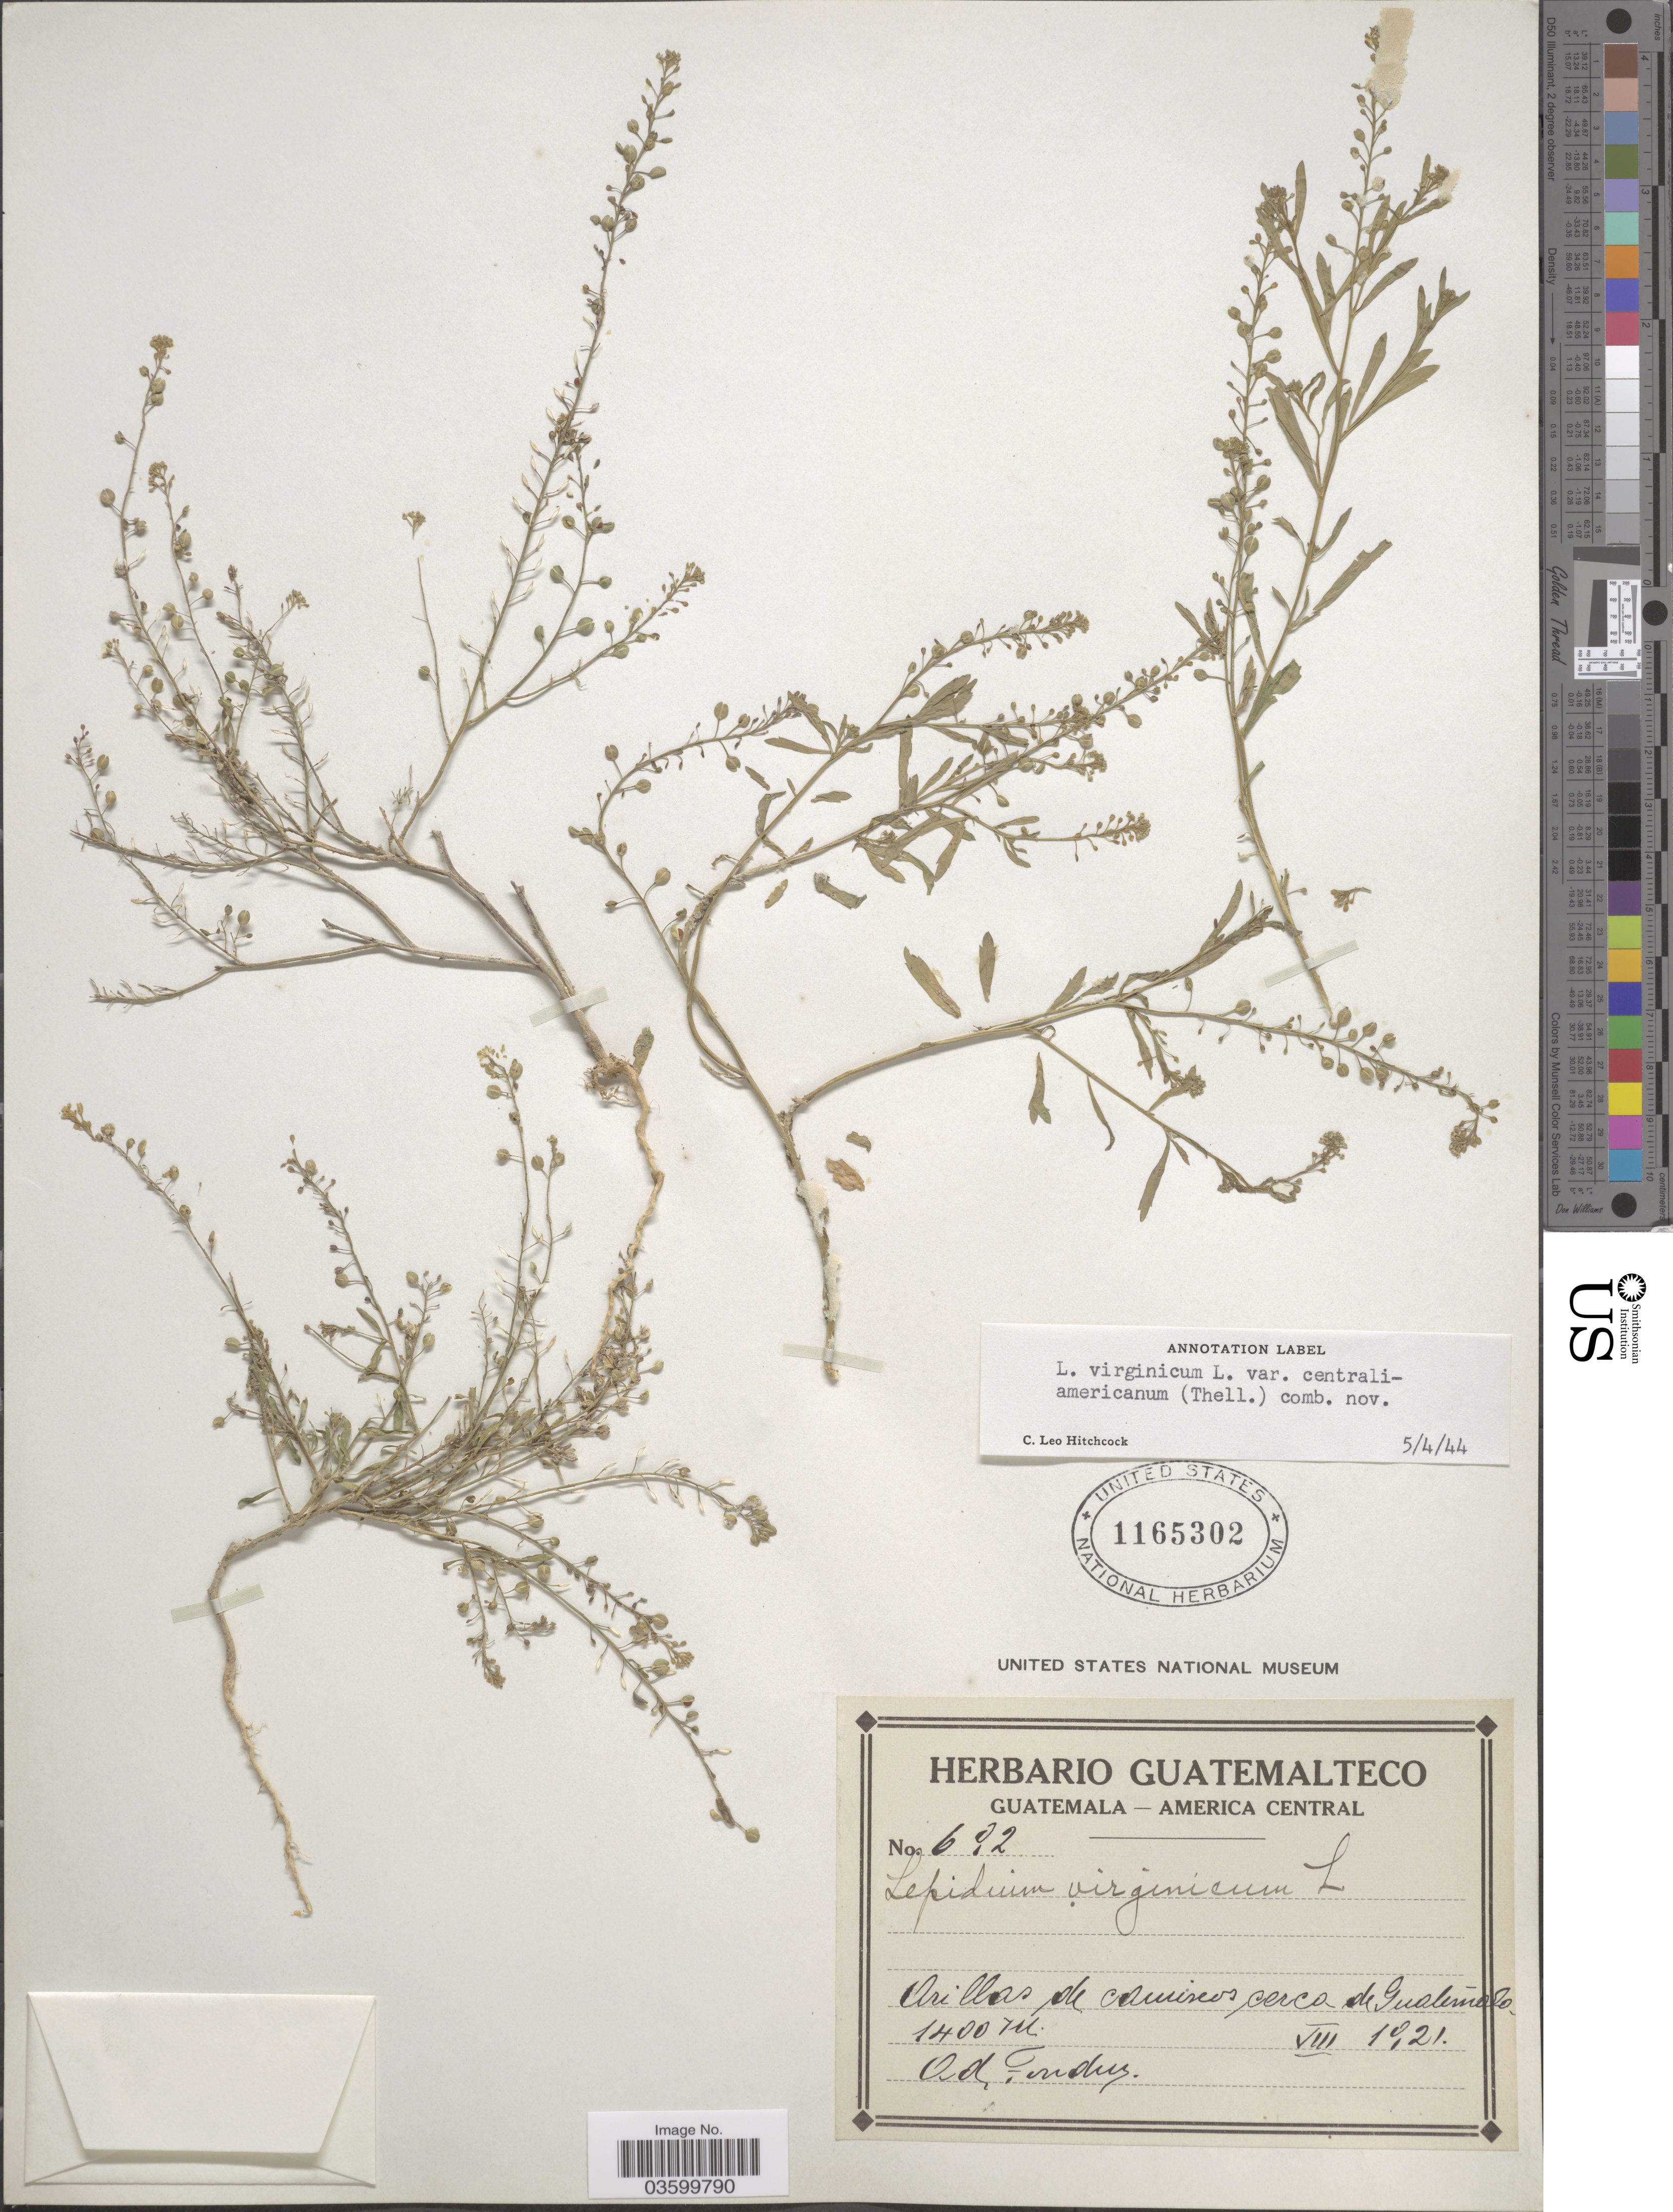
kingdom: Plantae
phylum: Tracheophyta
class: Magnoliopsida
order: Brassicales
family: Brassicaceae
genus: Lepidium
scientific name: Lepidium virginicum var. centrali-americanum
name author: (Thell.) C.L. Hitchc.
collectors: A. Tonduz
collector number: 692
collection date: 1921-08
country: Guatemala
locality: Orillas de caminos cerca de Guatemala.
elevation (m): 1400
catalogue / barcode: US 1165302